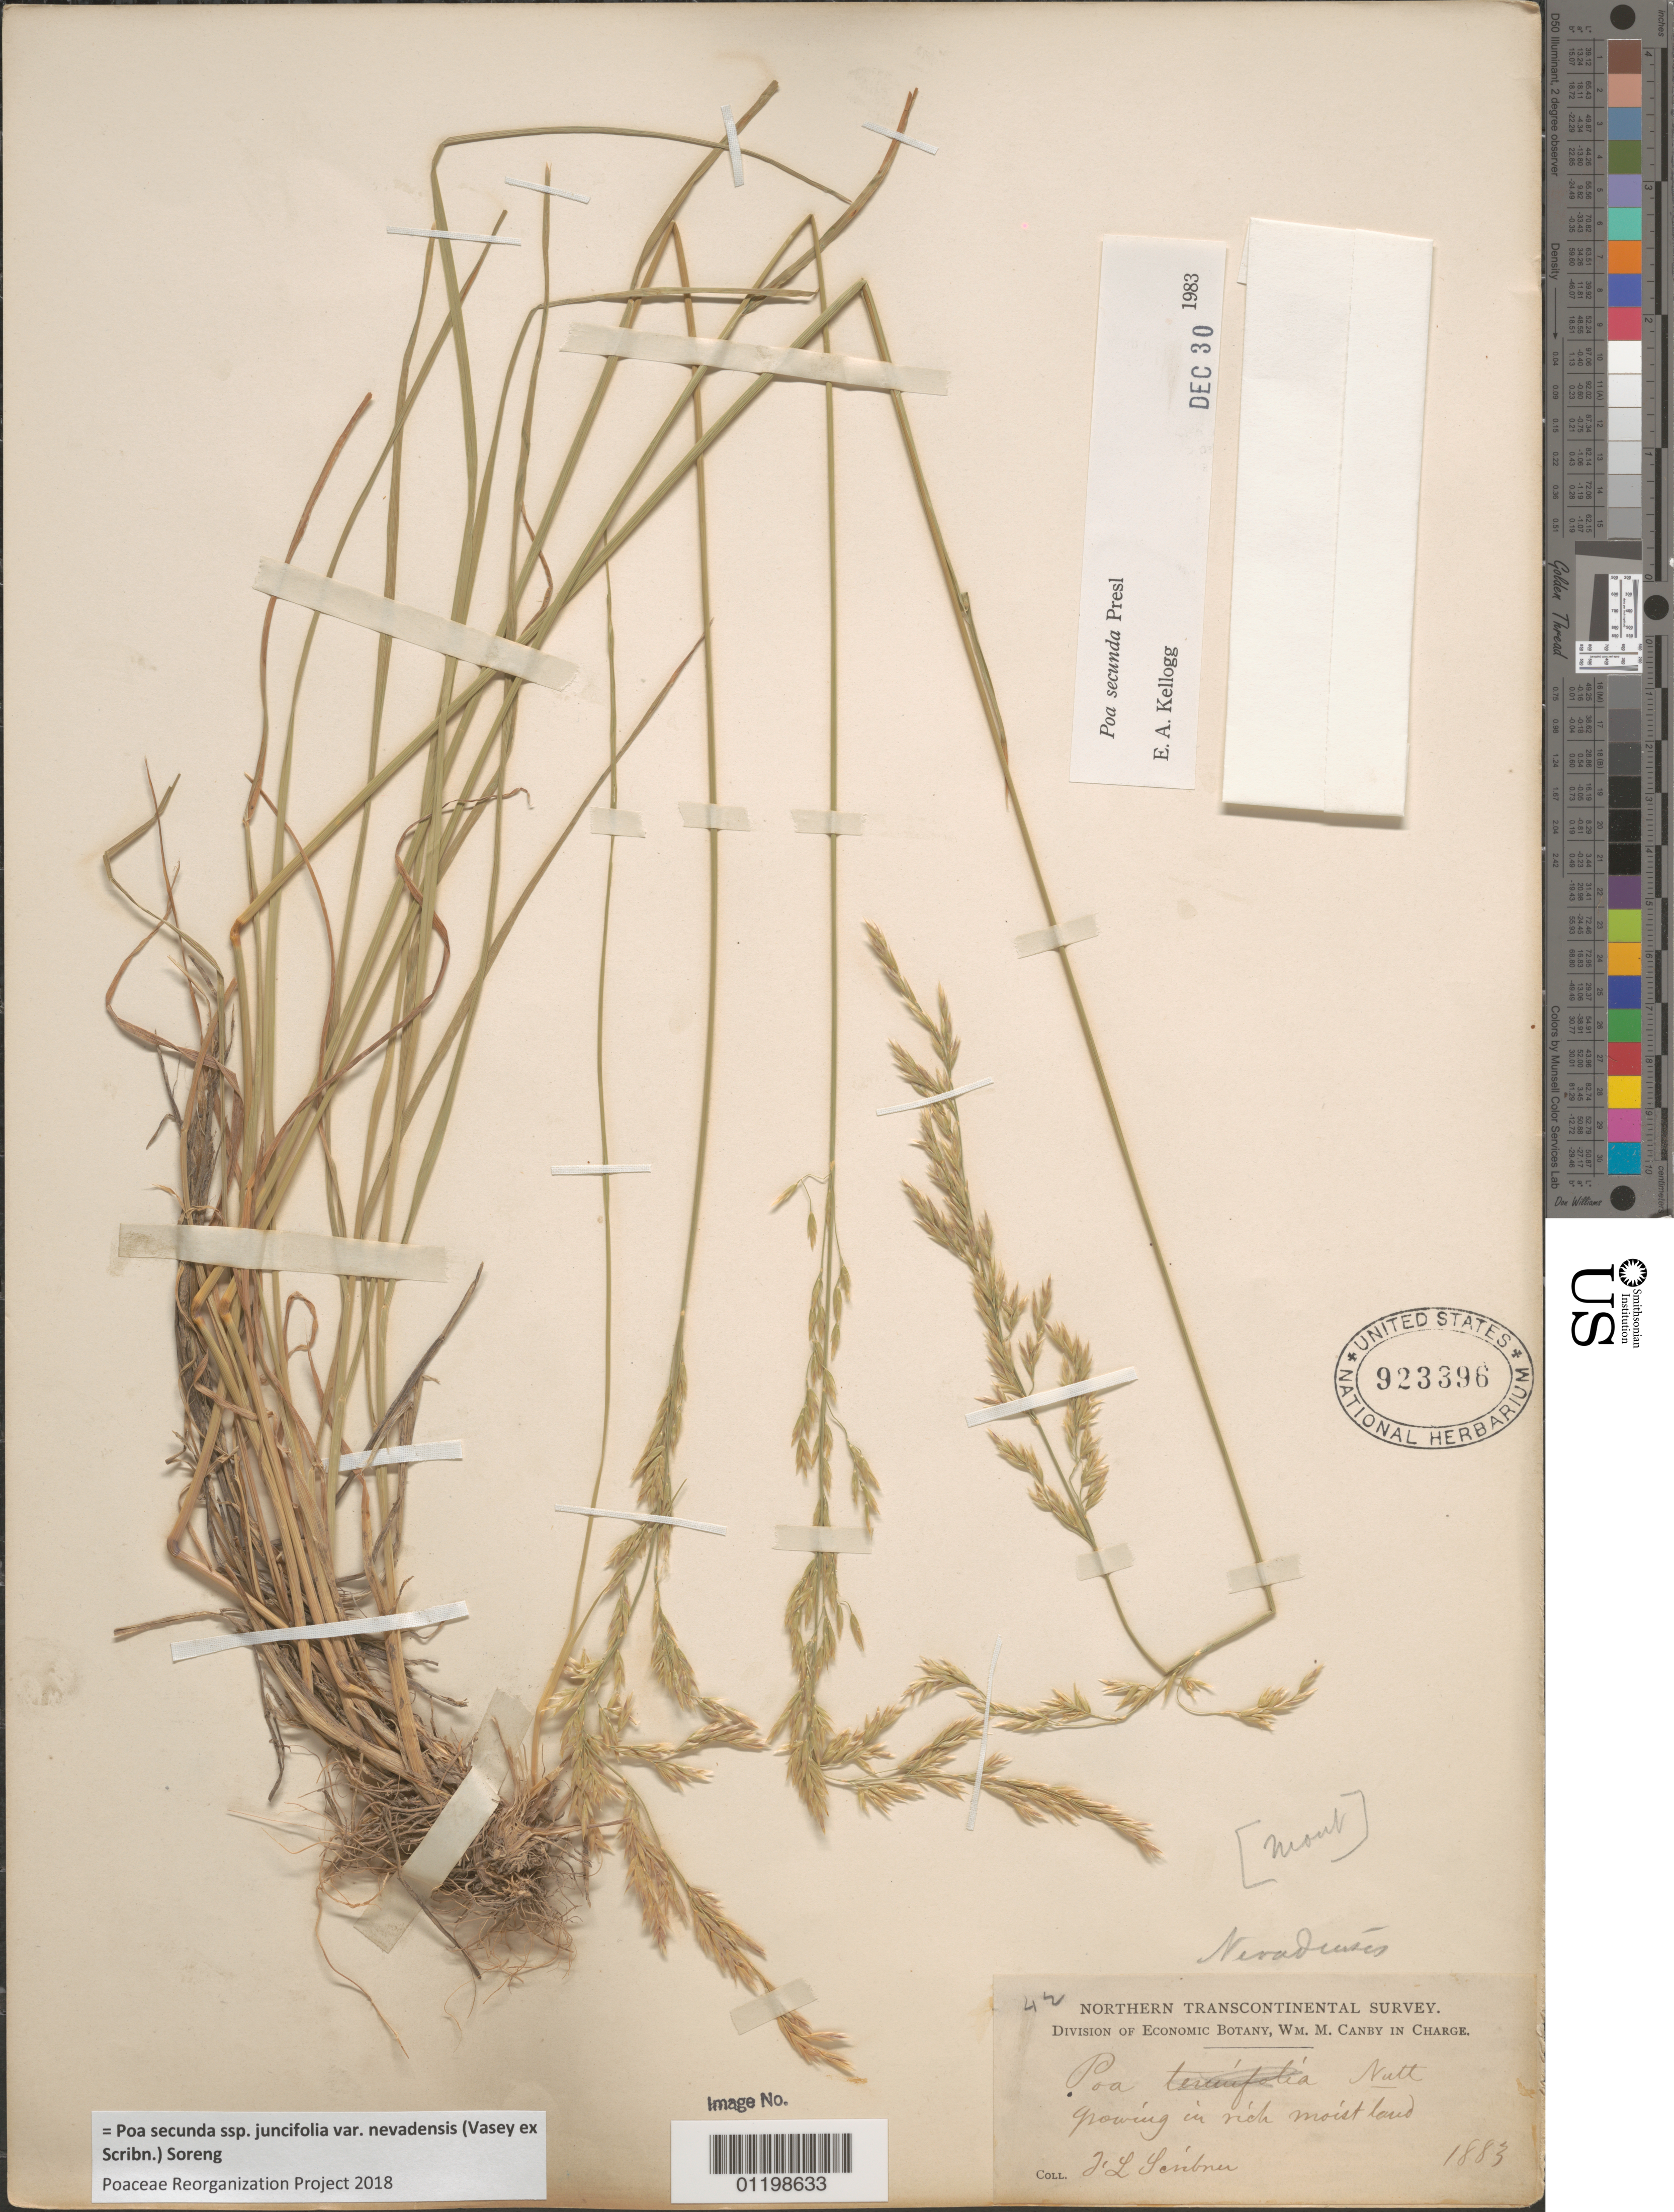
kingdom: Plantae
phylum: Tracheophyta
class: Liliopsida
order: Poales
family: Poaceae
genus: Poa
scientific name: Poa secunda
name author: J. Presl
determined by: Kellogg, E. A.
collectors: F. L. Scribner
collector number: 42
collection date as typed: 1883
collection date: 1883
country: United States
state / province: Montana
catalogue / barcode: US 923396